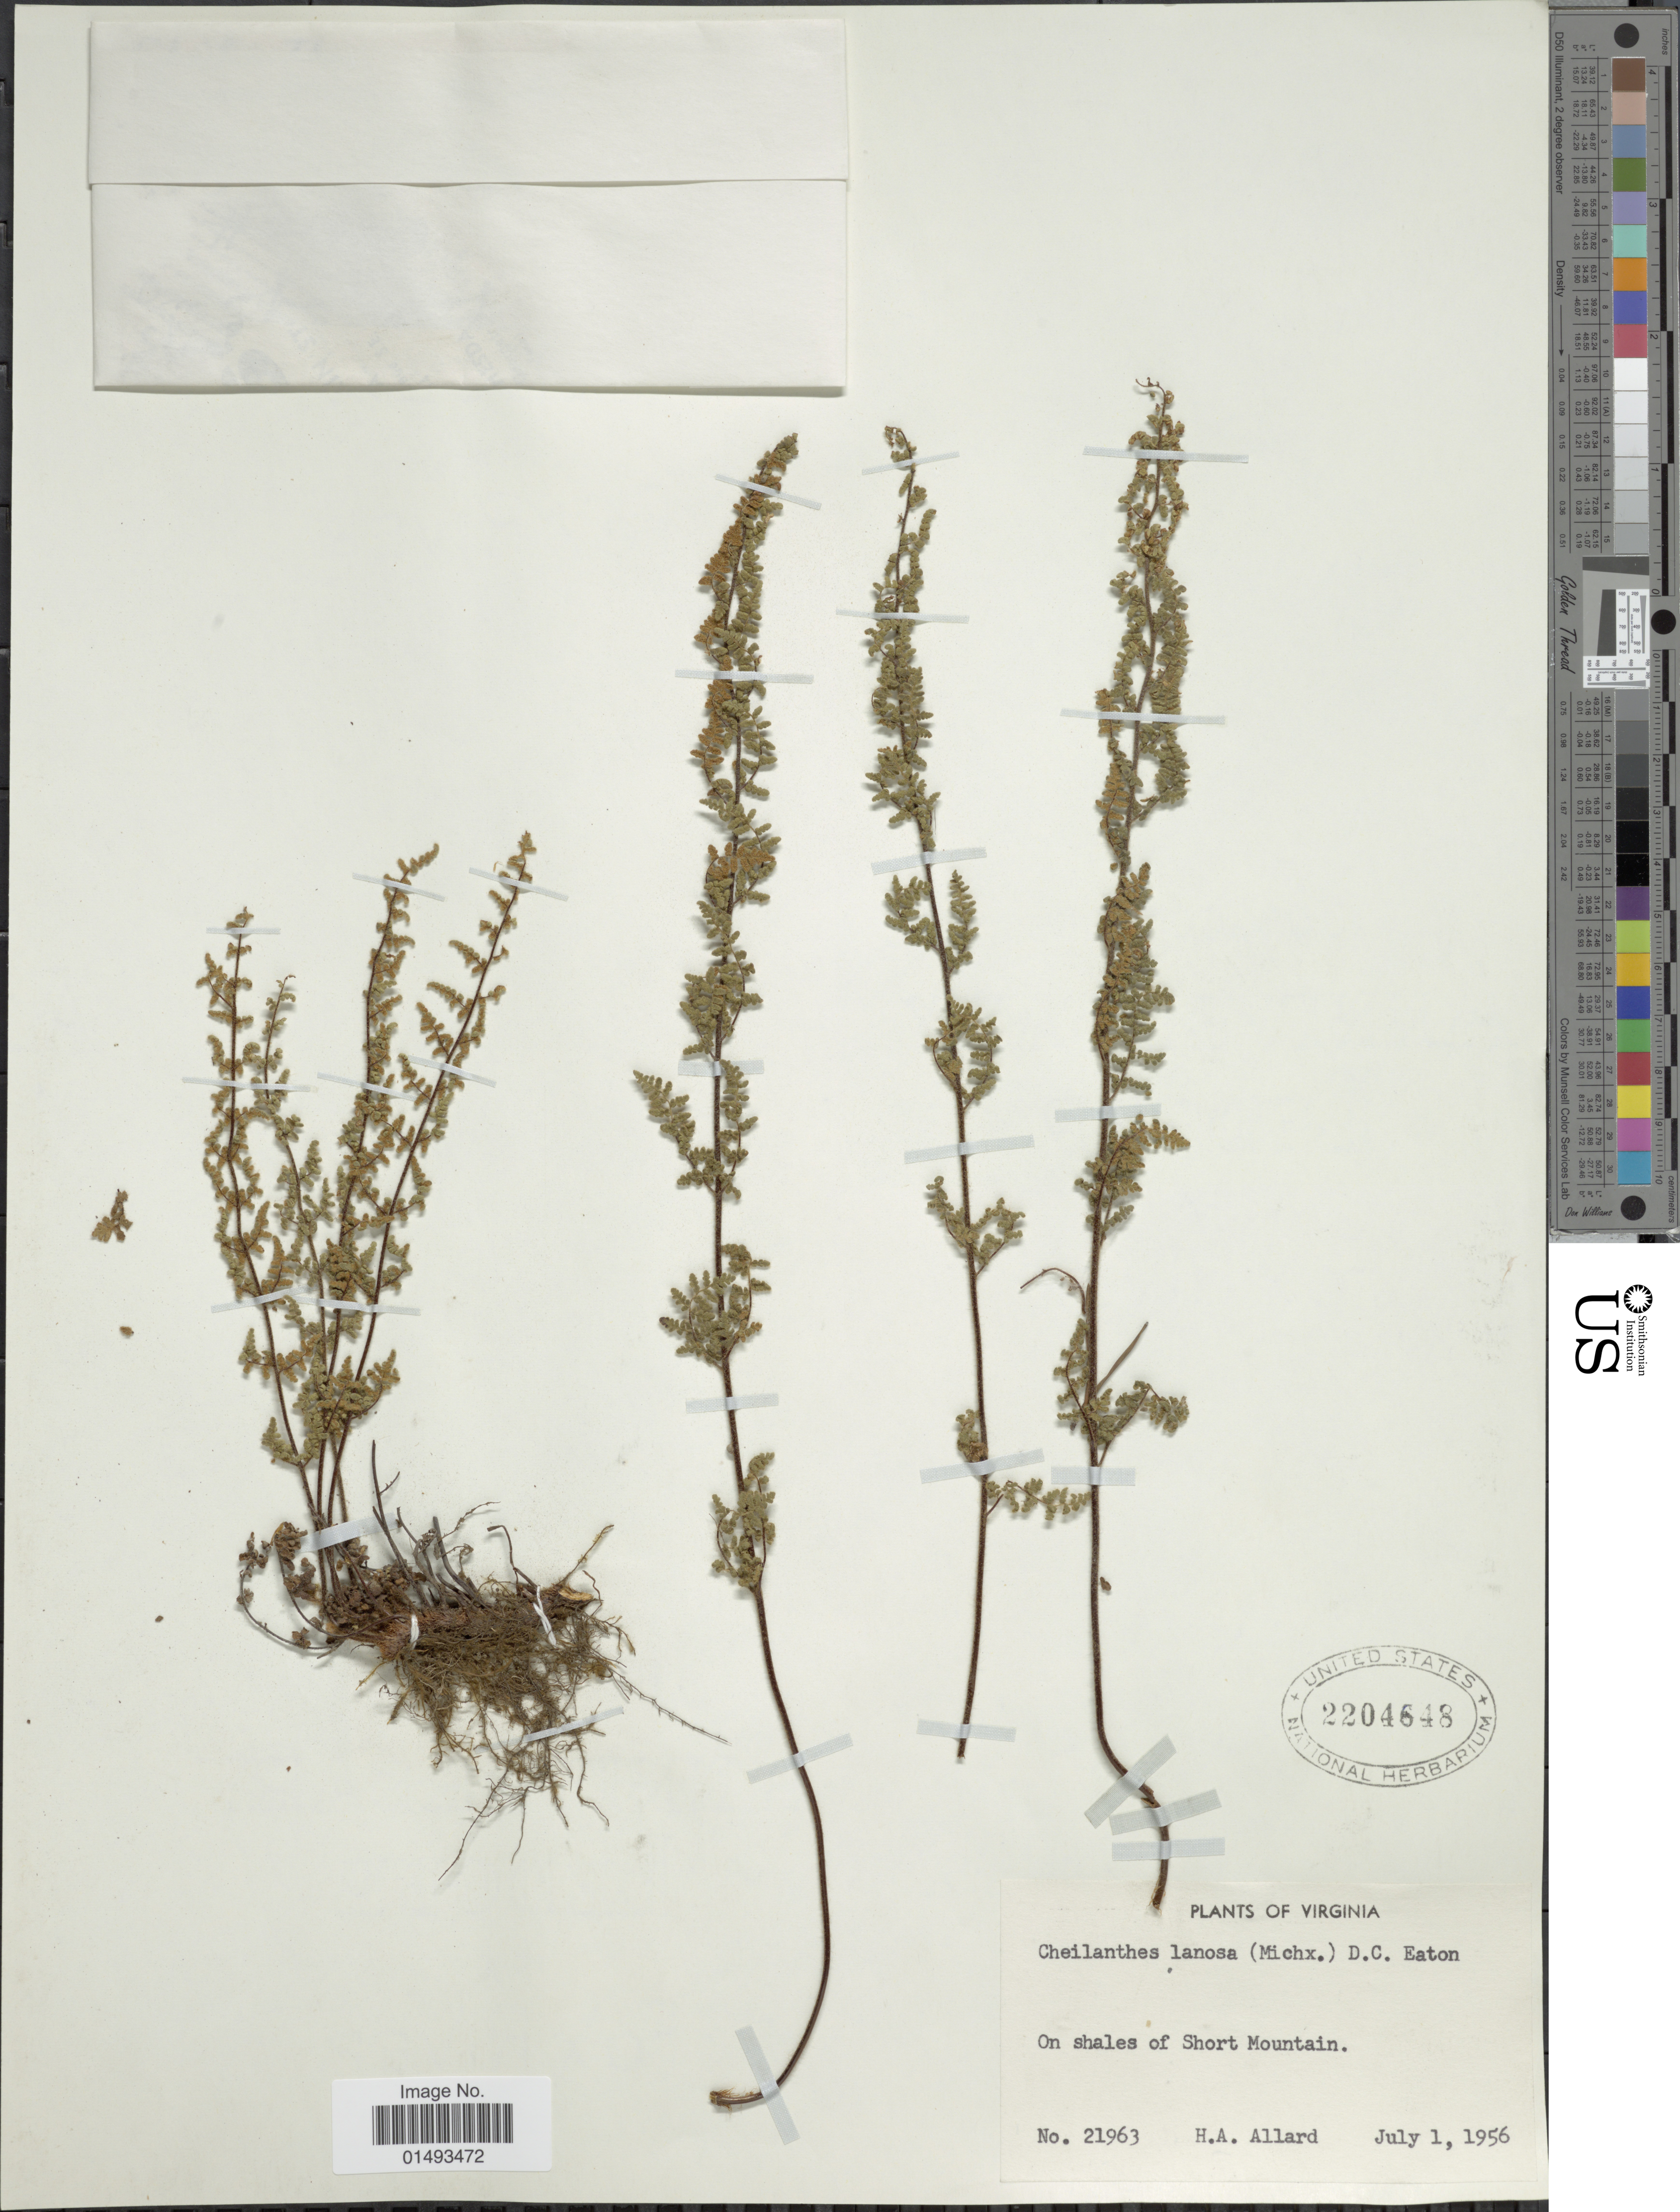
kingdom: Plantae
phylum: Tracheophyta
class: Polypodiopsida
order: Polypodiales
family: Pteridaceae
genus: Myriopteris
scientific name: Myriopteris lanosa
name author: (Michx.) Grusz & Windham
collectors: H. A. Allard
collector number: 21963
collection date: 1956-07-01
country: United States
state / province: Virginia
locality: Plants of Virginia, on shales of Short Mountain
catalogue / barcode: US 2204648